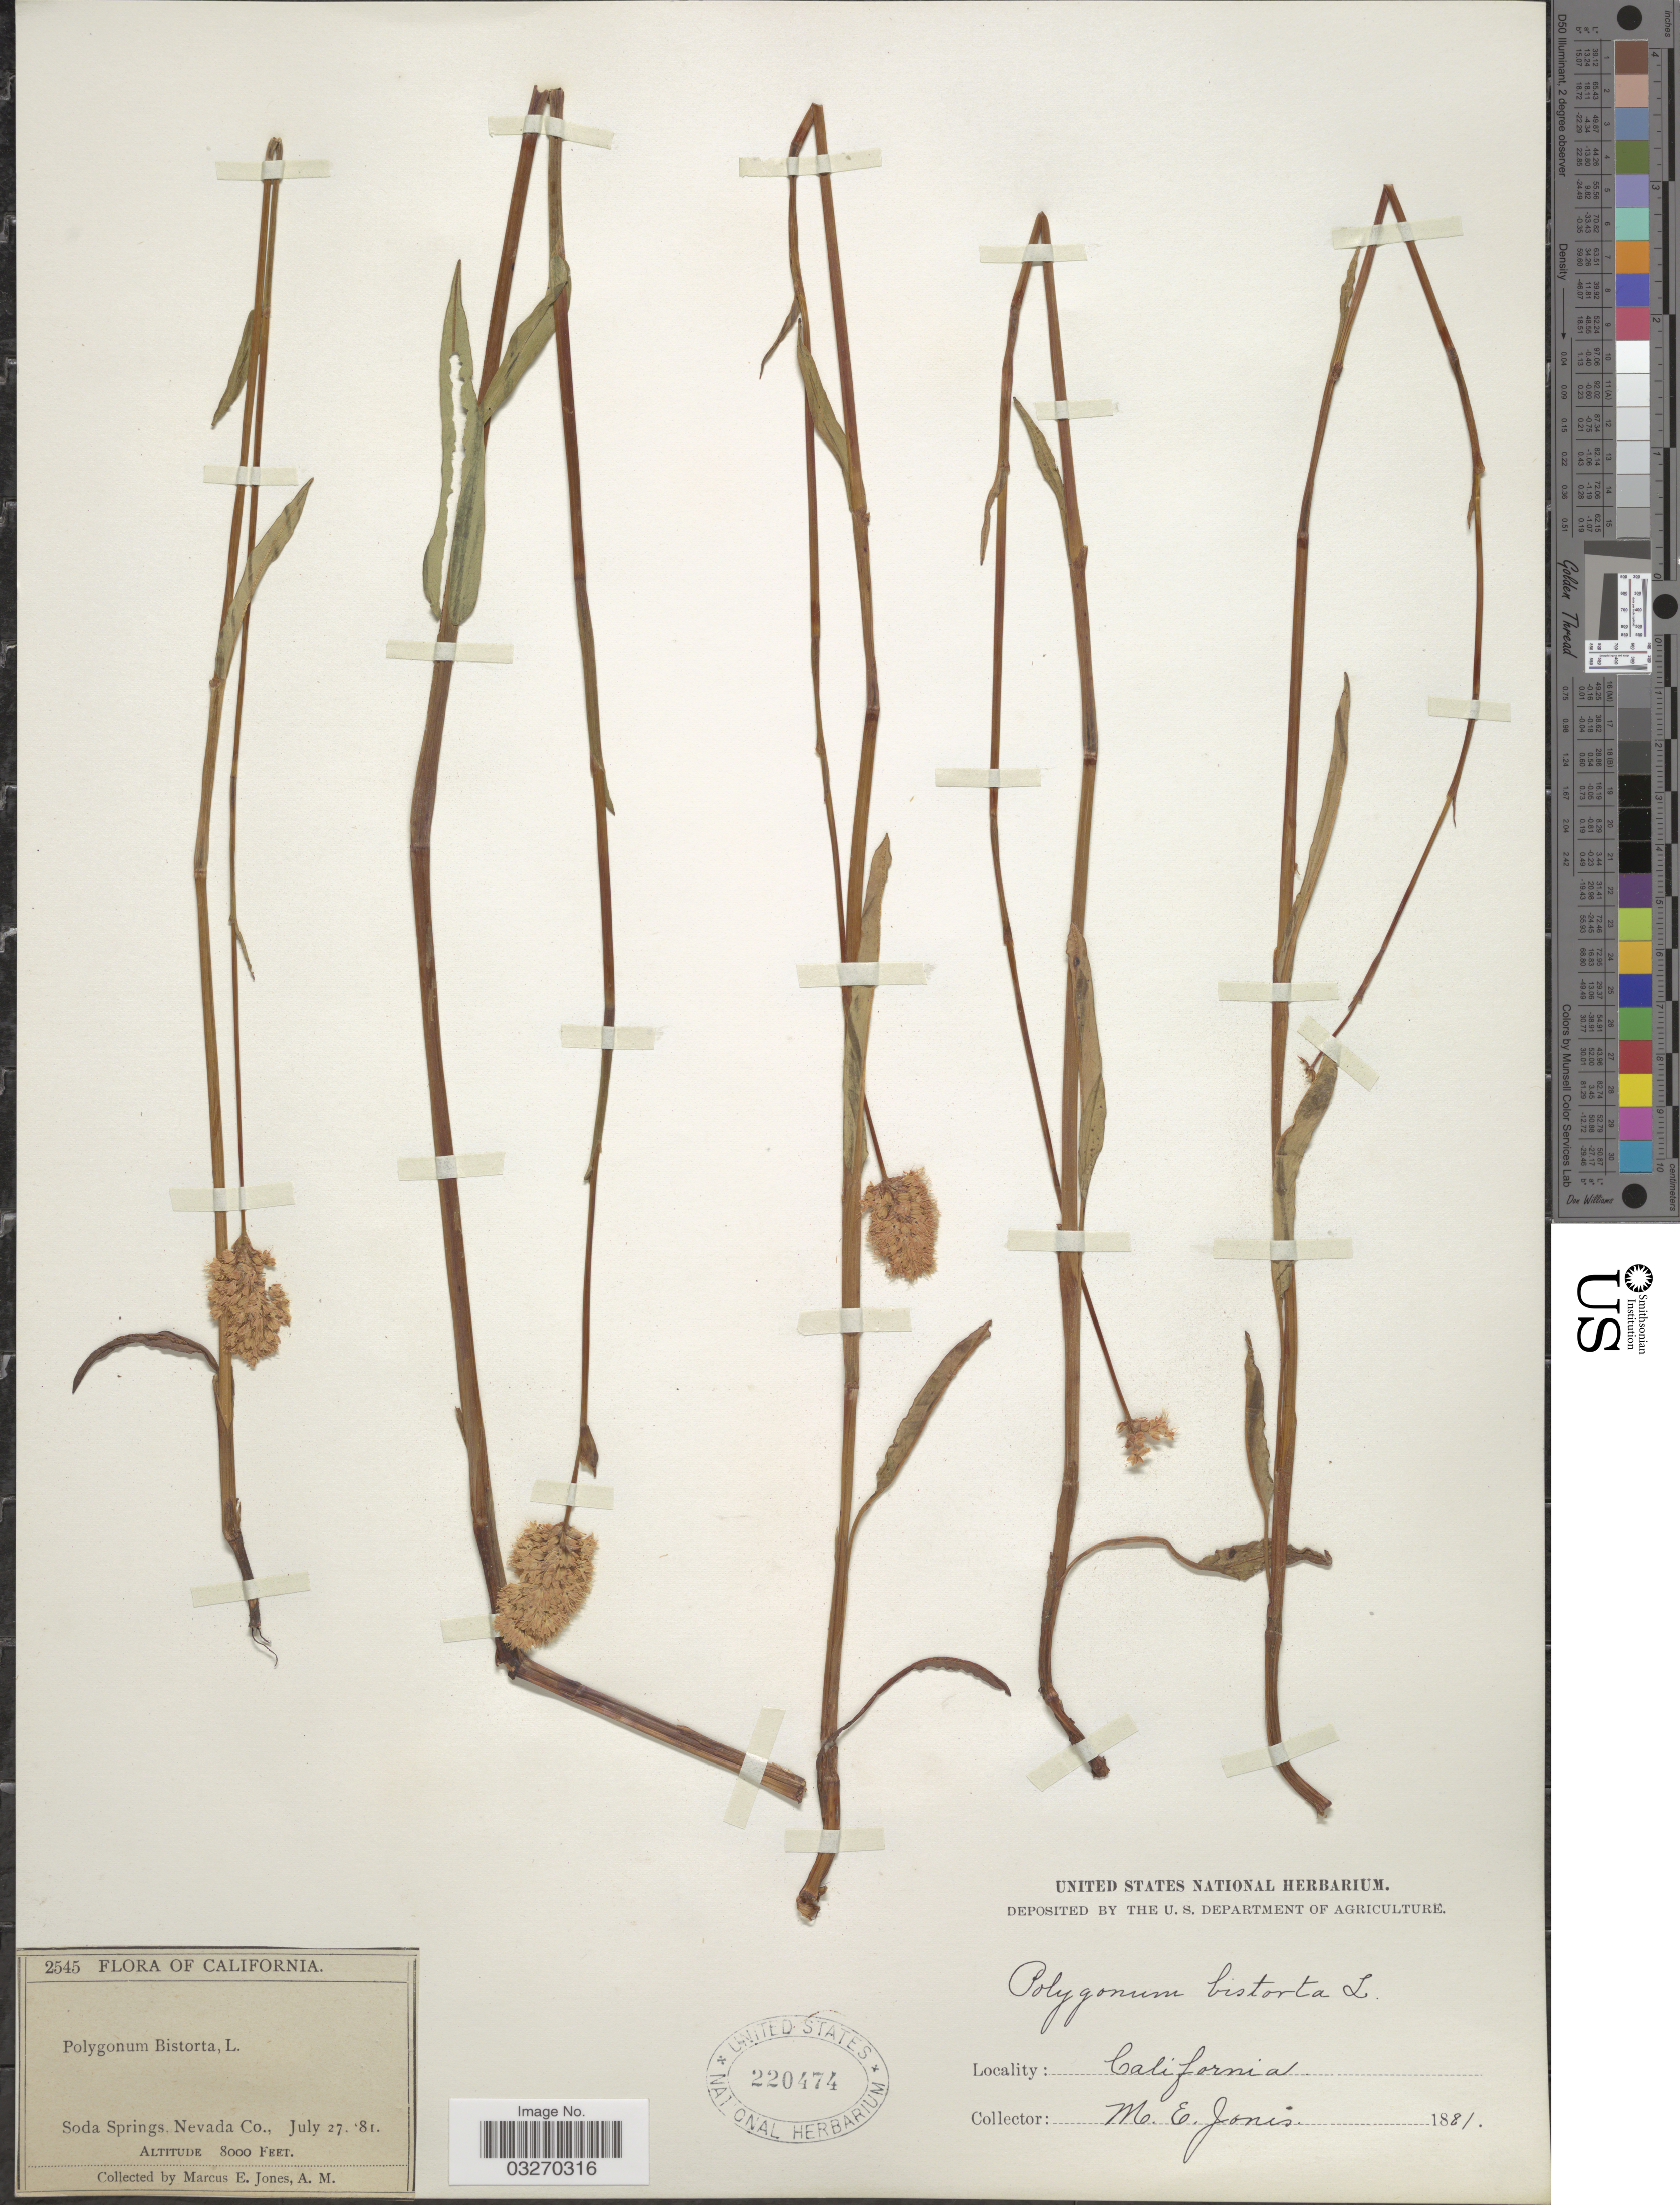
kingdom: Plantae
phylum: Tracheophyta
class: Magnoliopsida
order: Caryophyllales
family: Polygonaceae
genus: Bistorta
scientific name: Bistorta leptophylla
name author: (S. Watson) Greene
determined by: Atha, D. E.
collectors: M. E. Jones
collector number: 2545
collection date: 1881-07-27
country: United States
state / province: California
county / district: Nevada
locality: Soda Springs. Nevada Co.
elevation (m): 2438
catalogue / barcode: US 220474